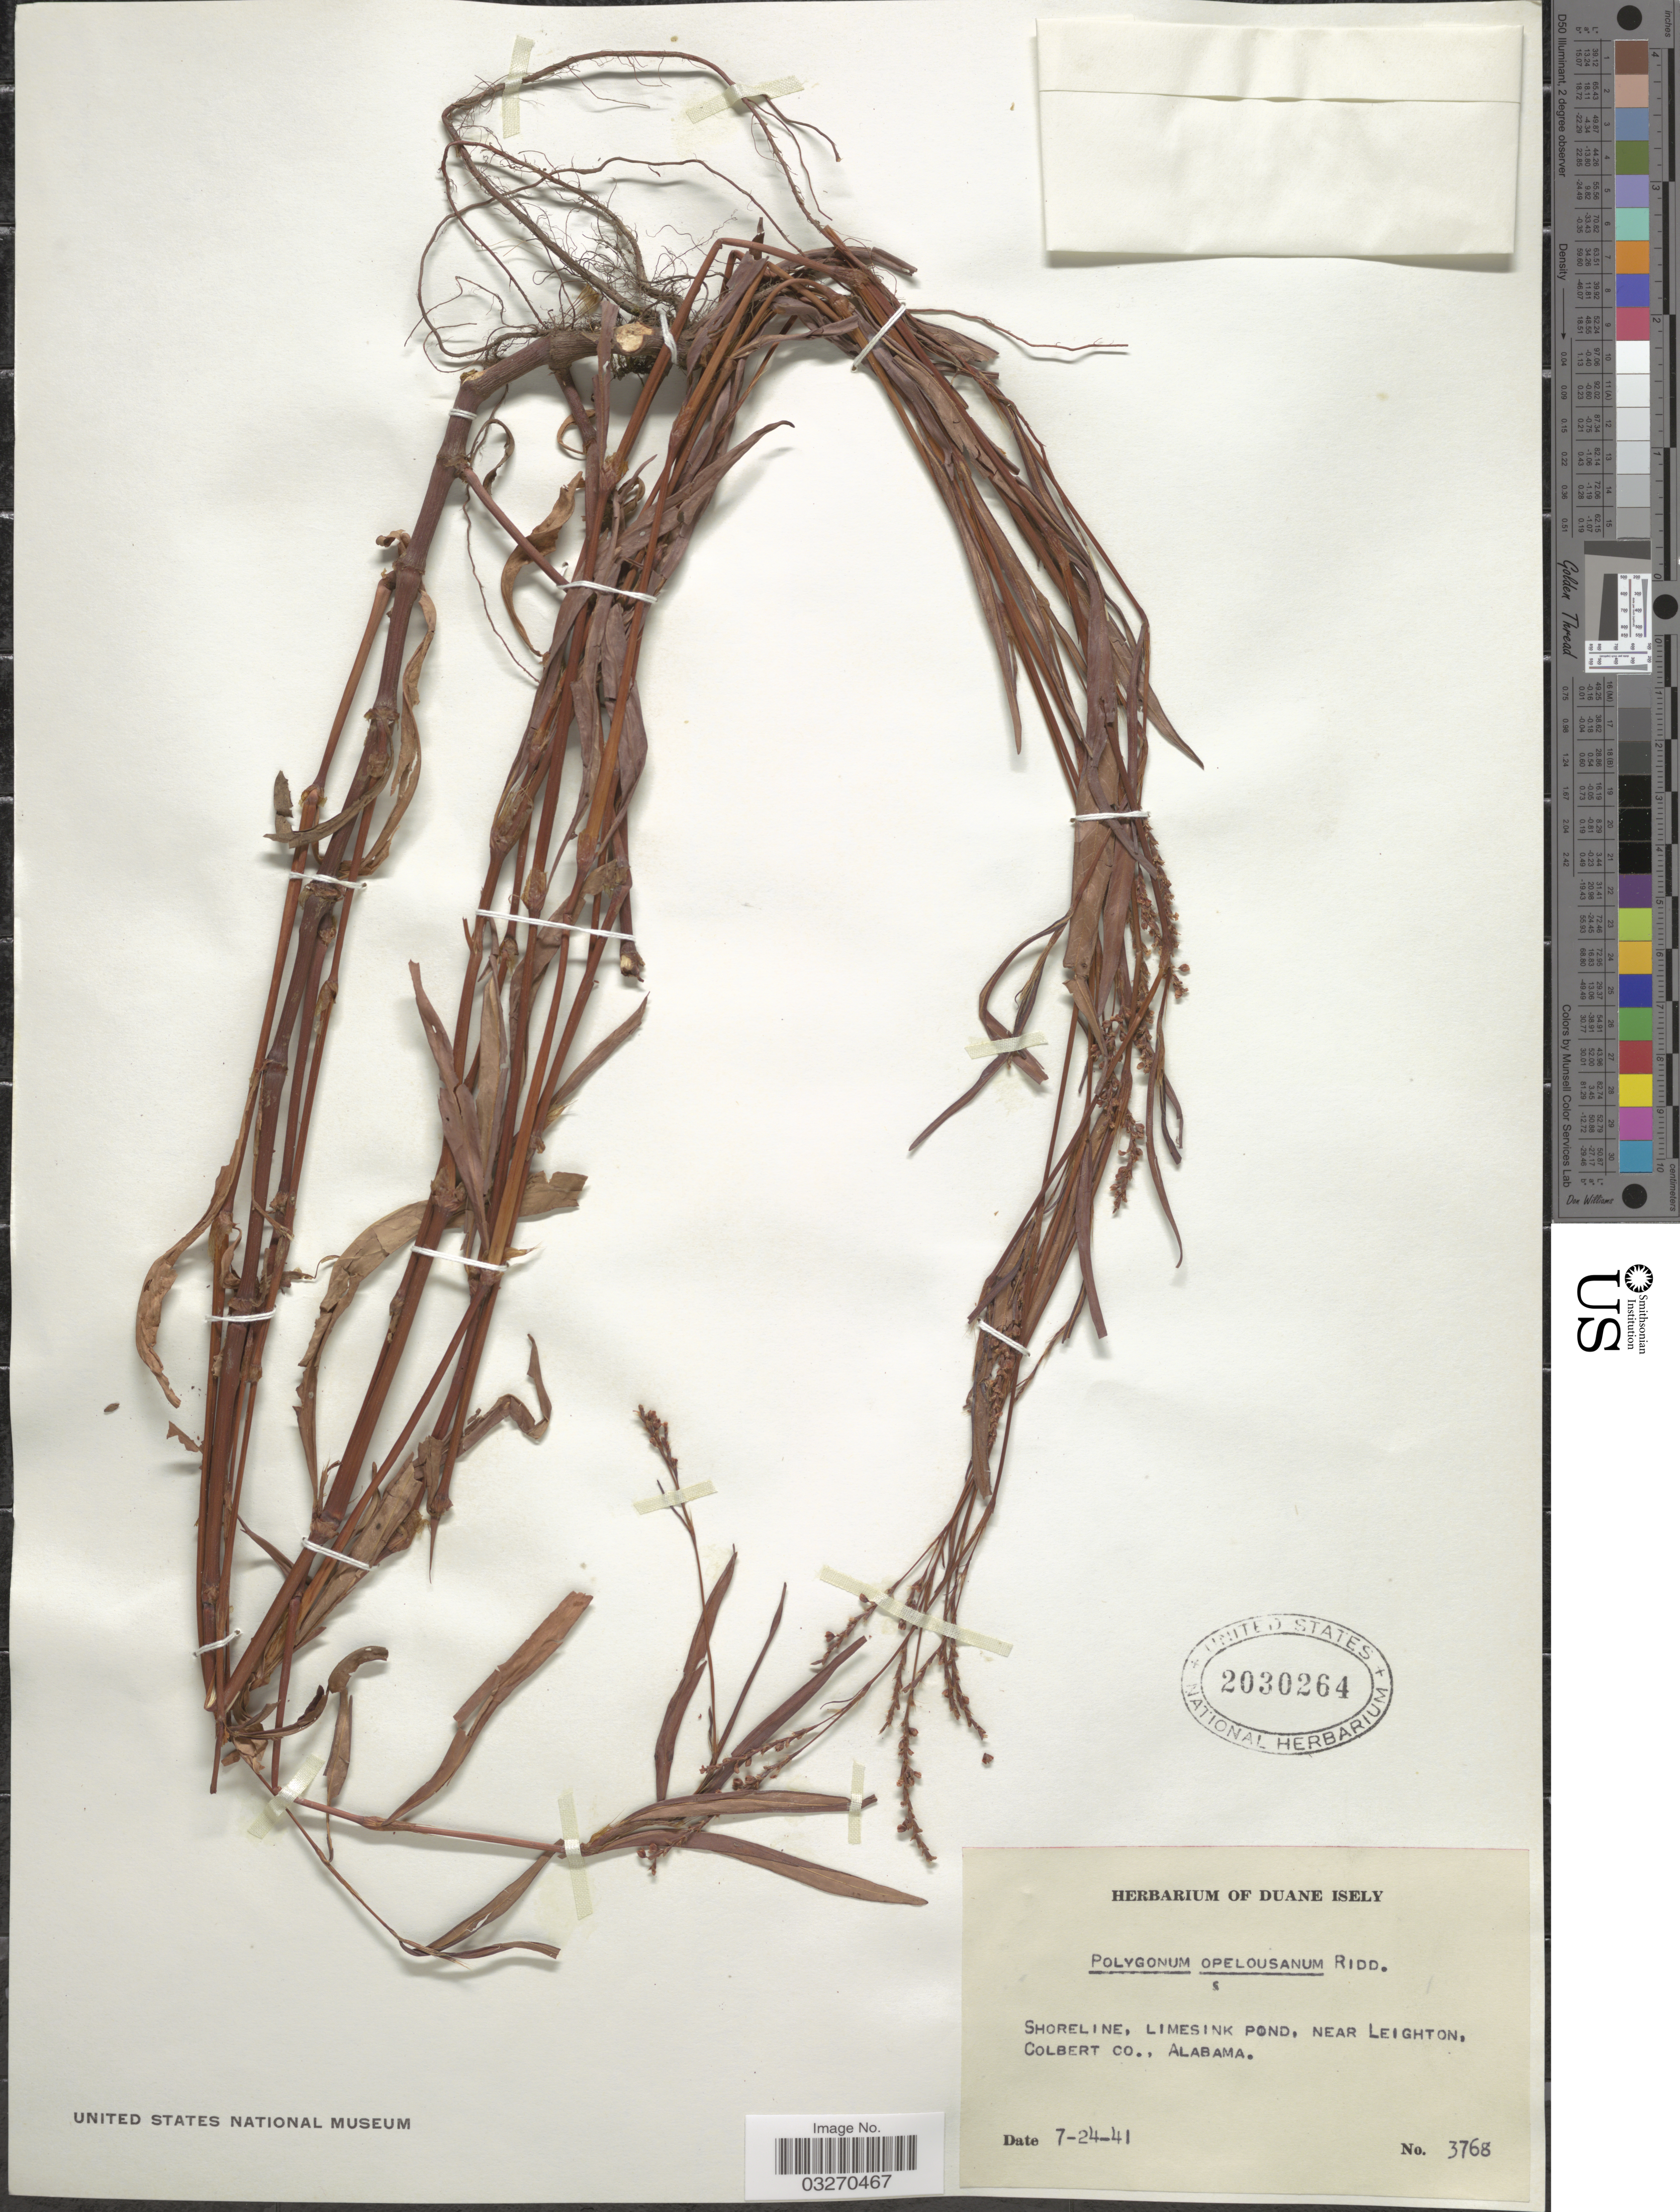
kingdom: Plantae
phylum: Tracheophyta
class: Magnoliopsida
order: Caryophyllales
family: Polygonaceae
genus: Persicaria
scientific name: Persicaria hydropiperoides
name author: (Michx.) Small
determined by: Atha, D. E.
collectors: ex. herb. Duane Isely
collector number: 3768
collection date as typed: Transcribed d/m/y: 24/7/41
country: United States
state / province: Alabama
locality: Shoreline, Limesink Pond, Near Leighton, Colbert Co.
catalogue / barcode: US 2030264